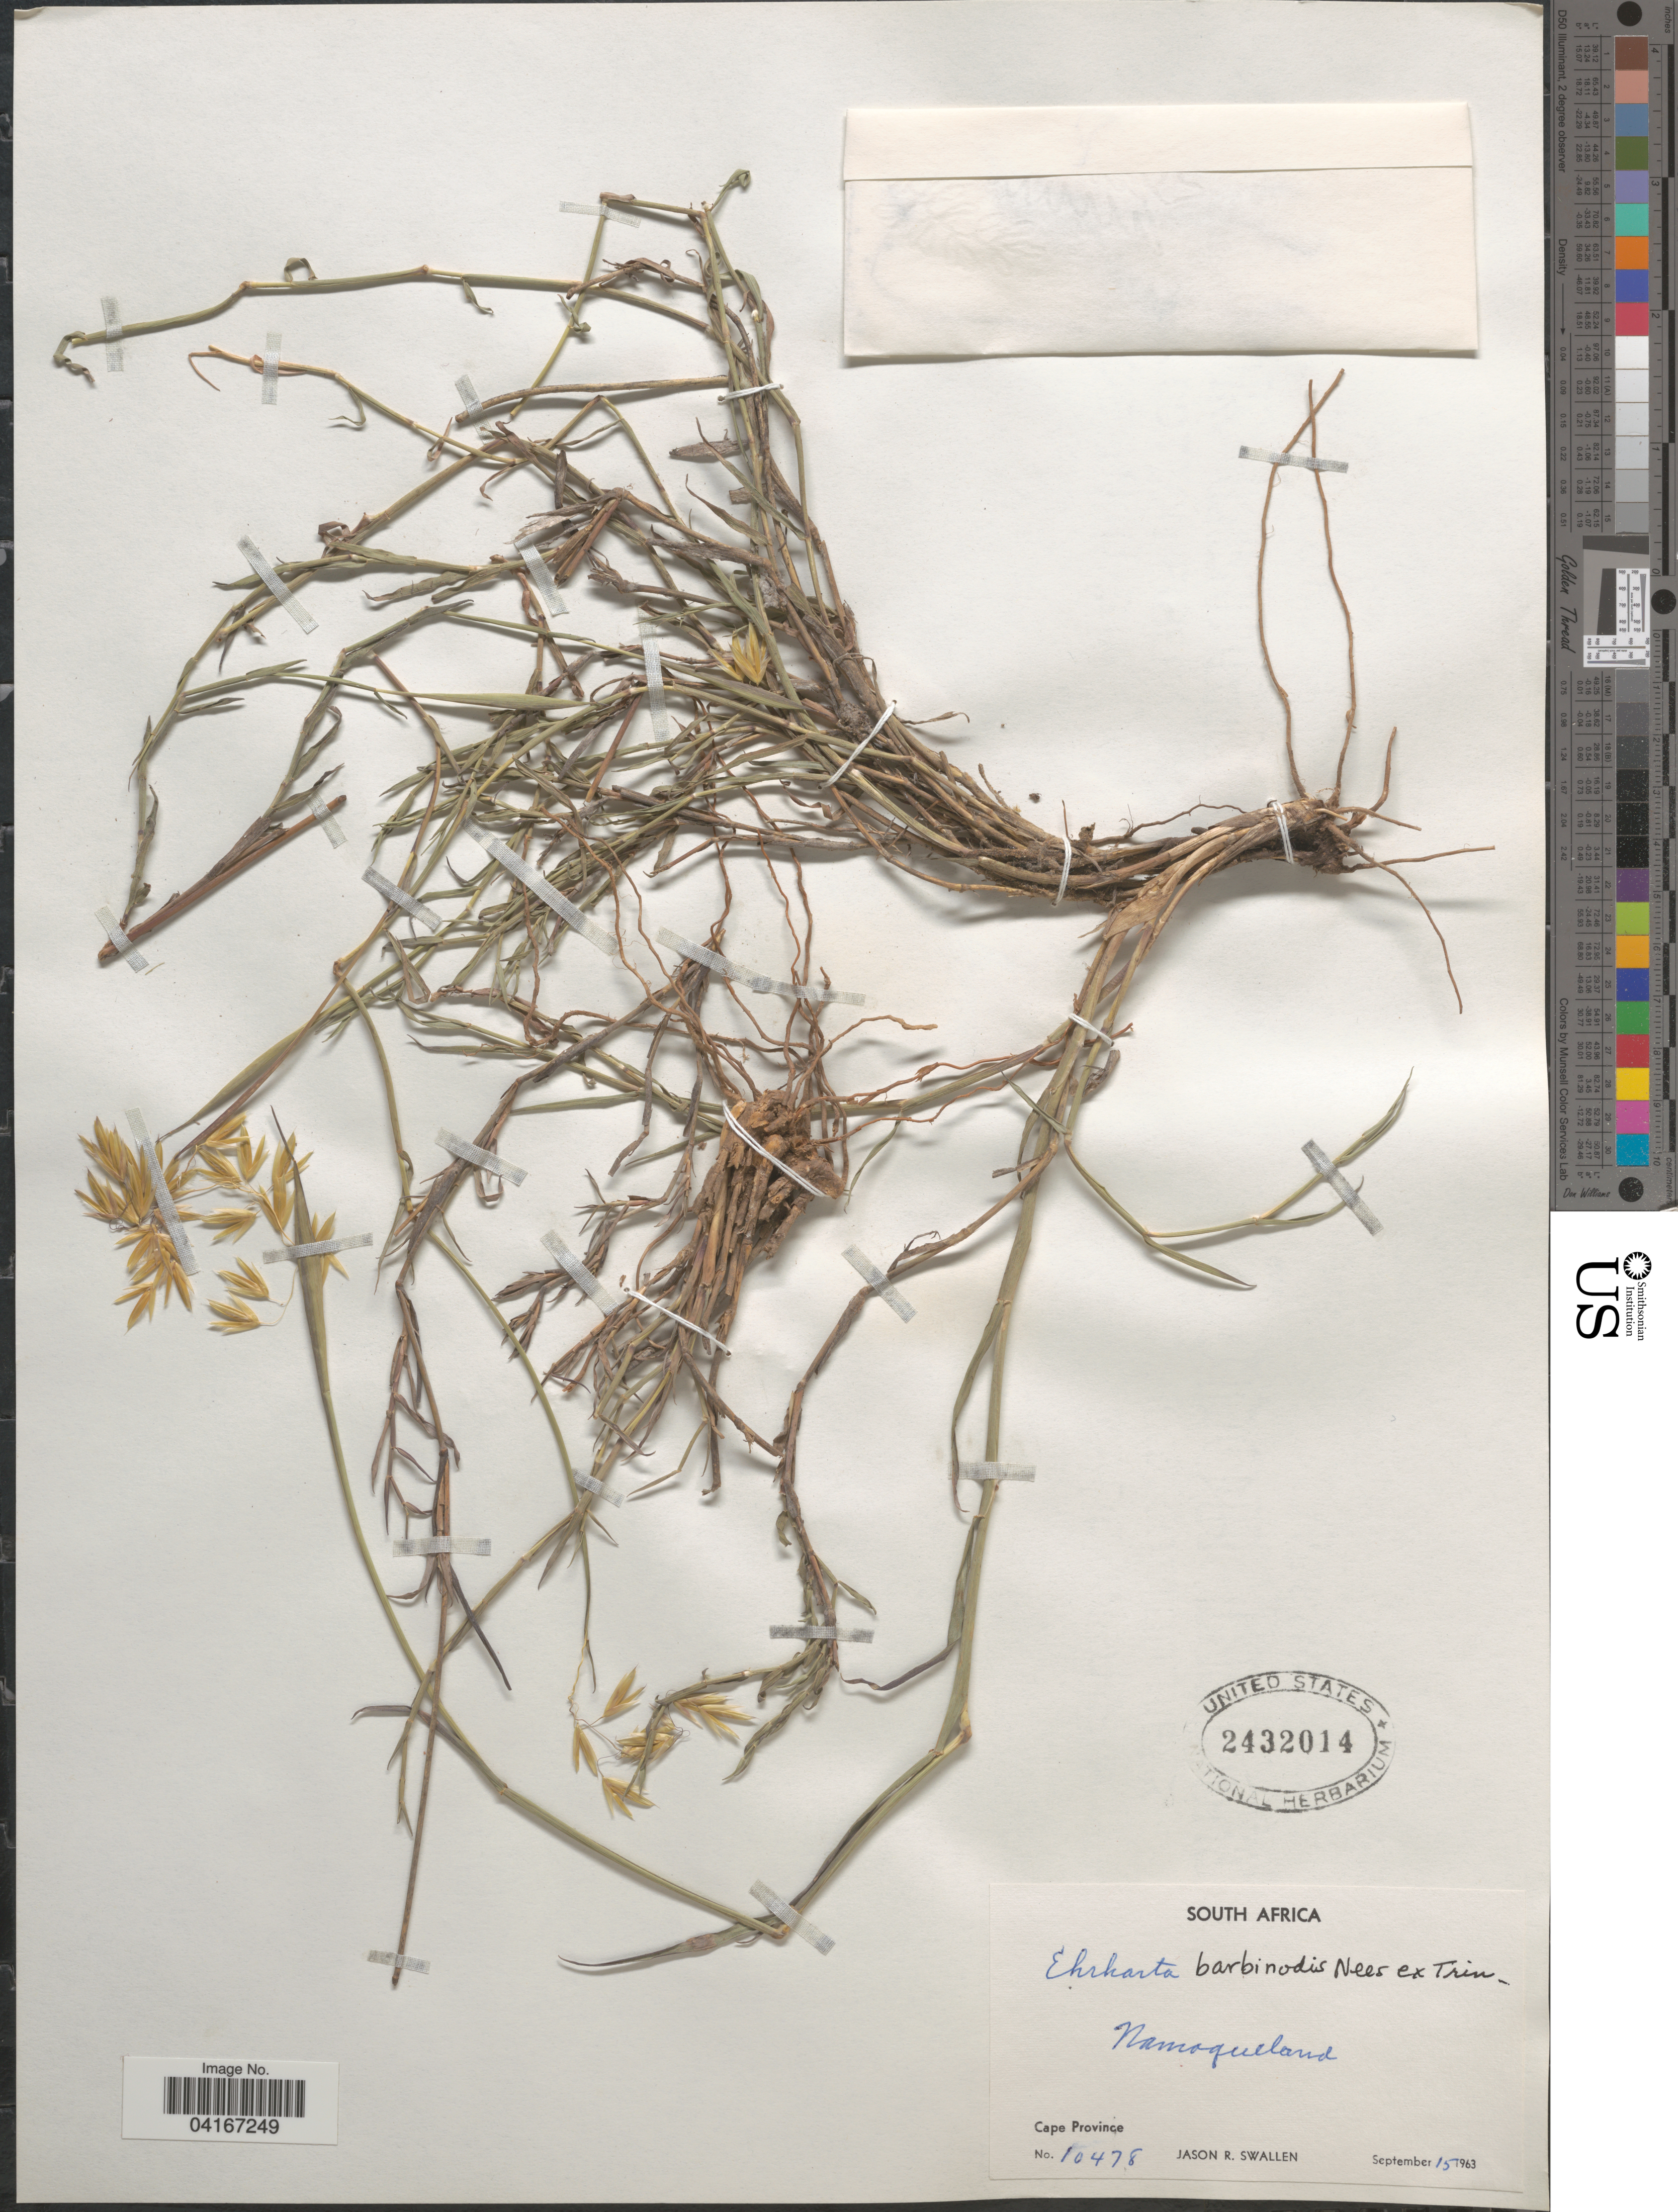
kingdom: Plantae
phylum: Tracheophyta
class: Liliopsida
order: Poales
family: Poaceae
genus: Ehrharta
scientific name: Ehrharta brevifolia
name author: Schrad.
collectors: J. R. Swallen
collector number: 10478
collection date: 1963-09-15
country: South Africa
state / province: Northern Cape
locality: Namaqueland.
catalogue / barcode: US 2432014